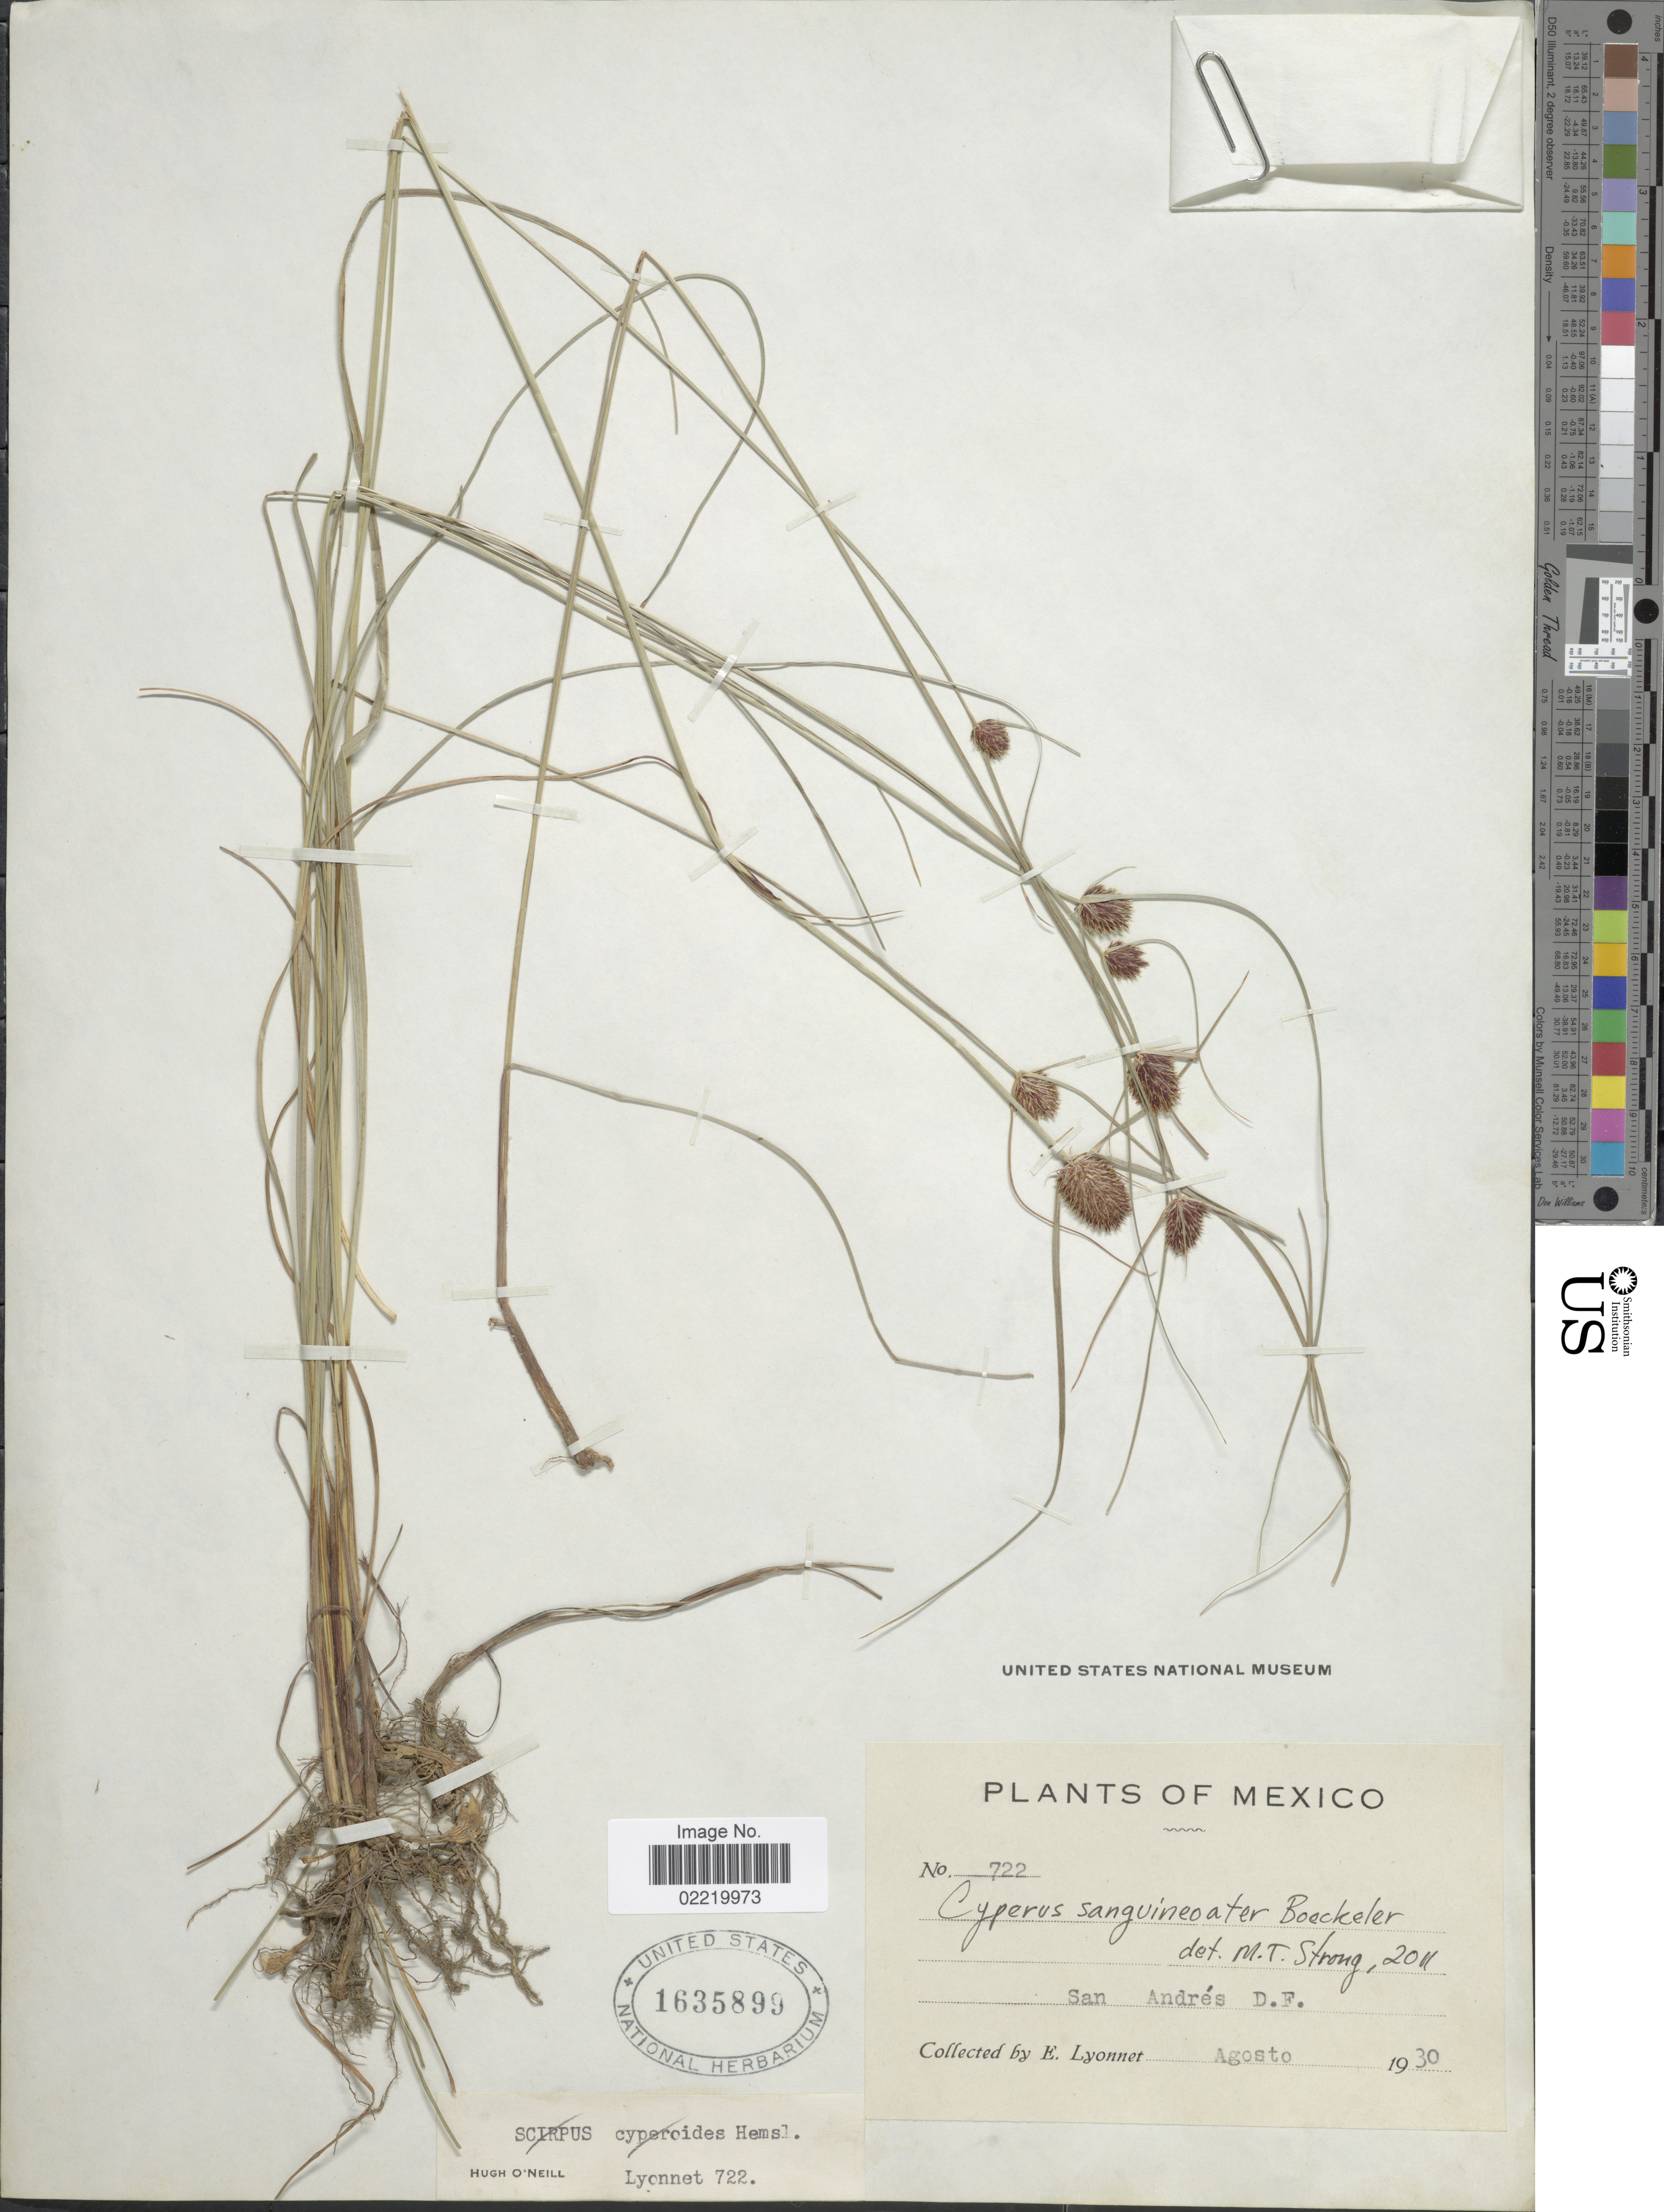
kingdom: Plantae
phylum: Tracheophyta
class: Liliopsida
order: Poales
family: Cyperaceae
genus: Cyperus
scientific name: Cyperus sanguineoater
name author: Boeckeler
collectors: E. Lyonnet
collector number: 722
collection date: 1930-08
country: Mexico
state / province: Distrito Federal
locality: San Andres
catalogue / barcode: US 1635899